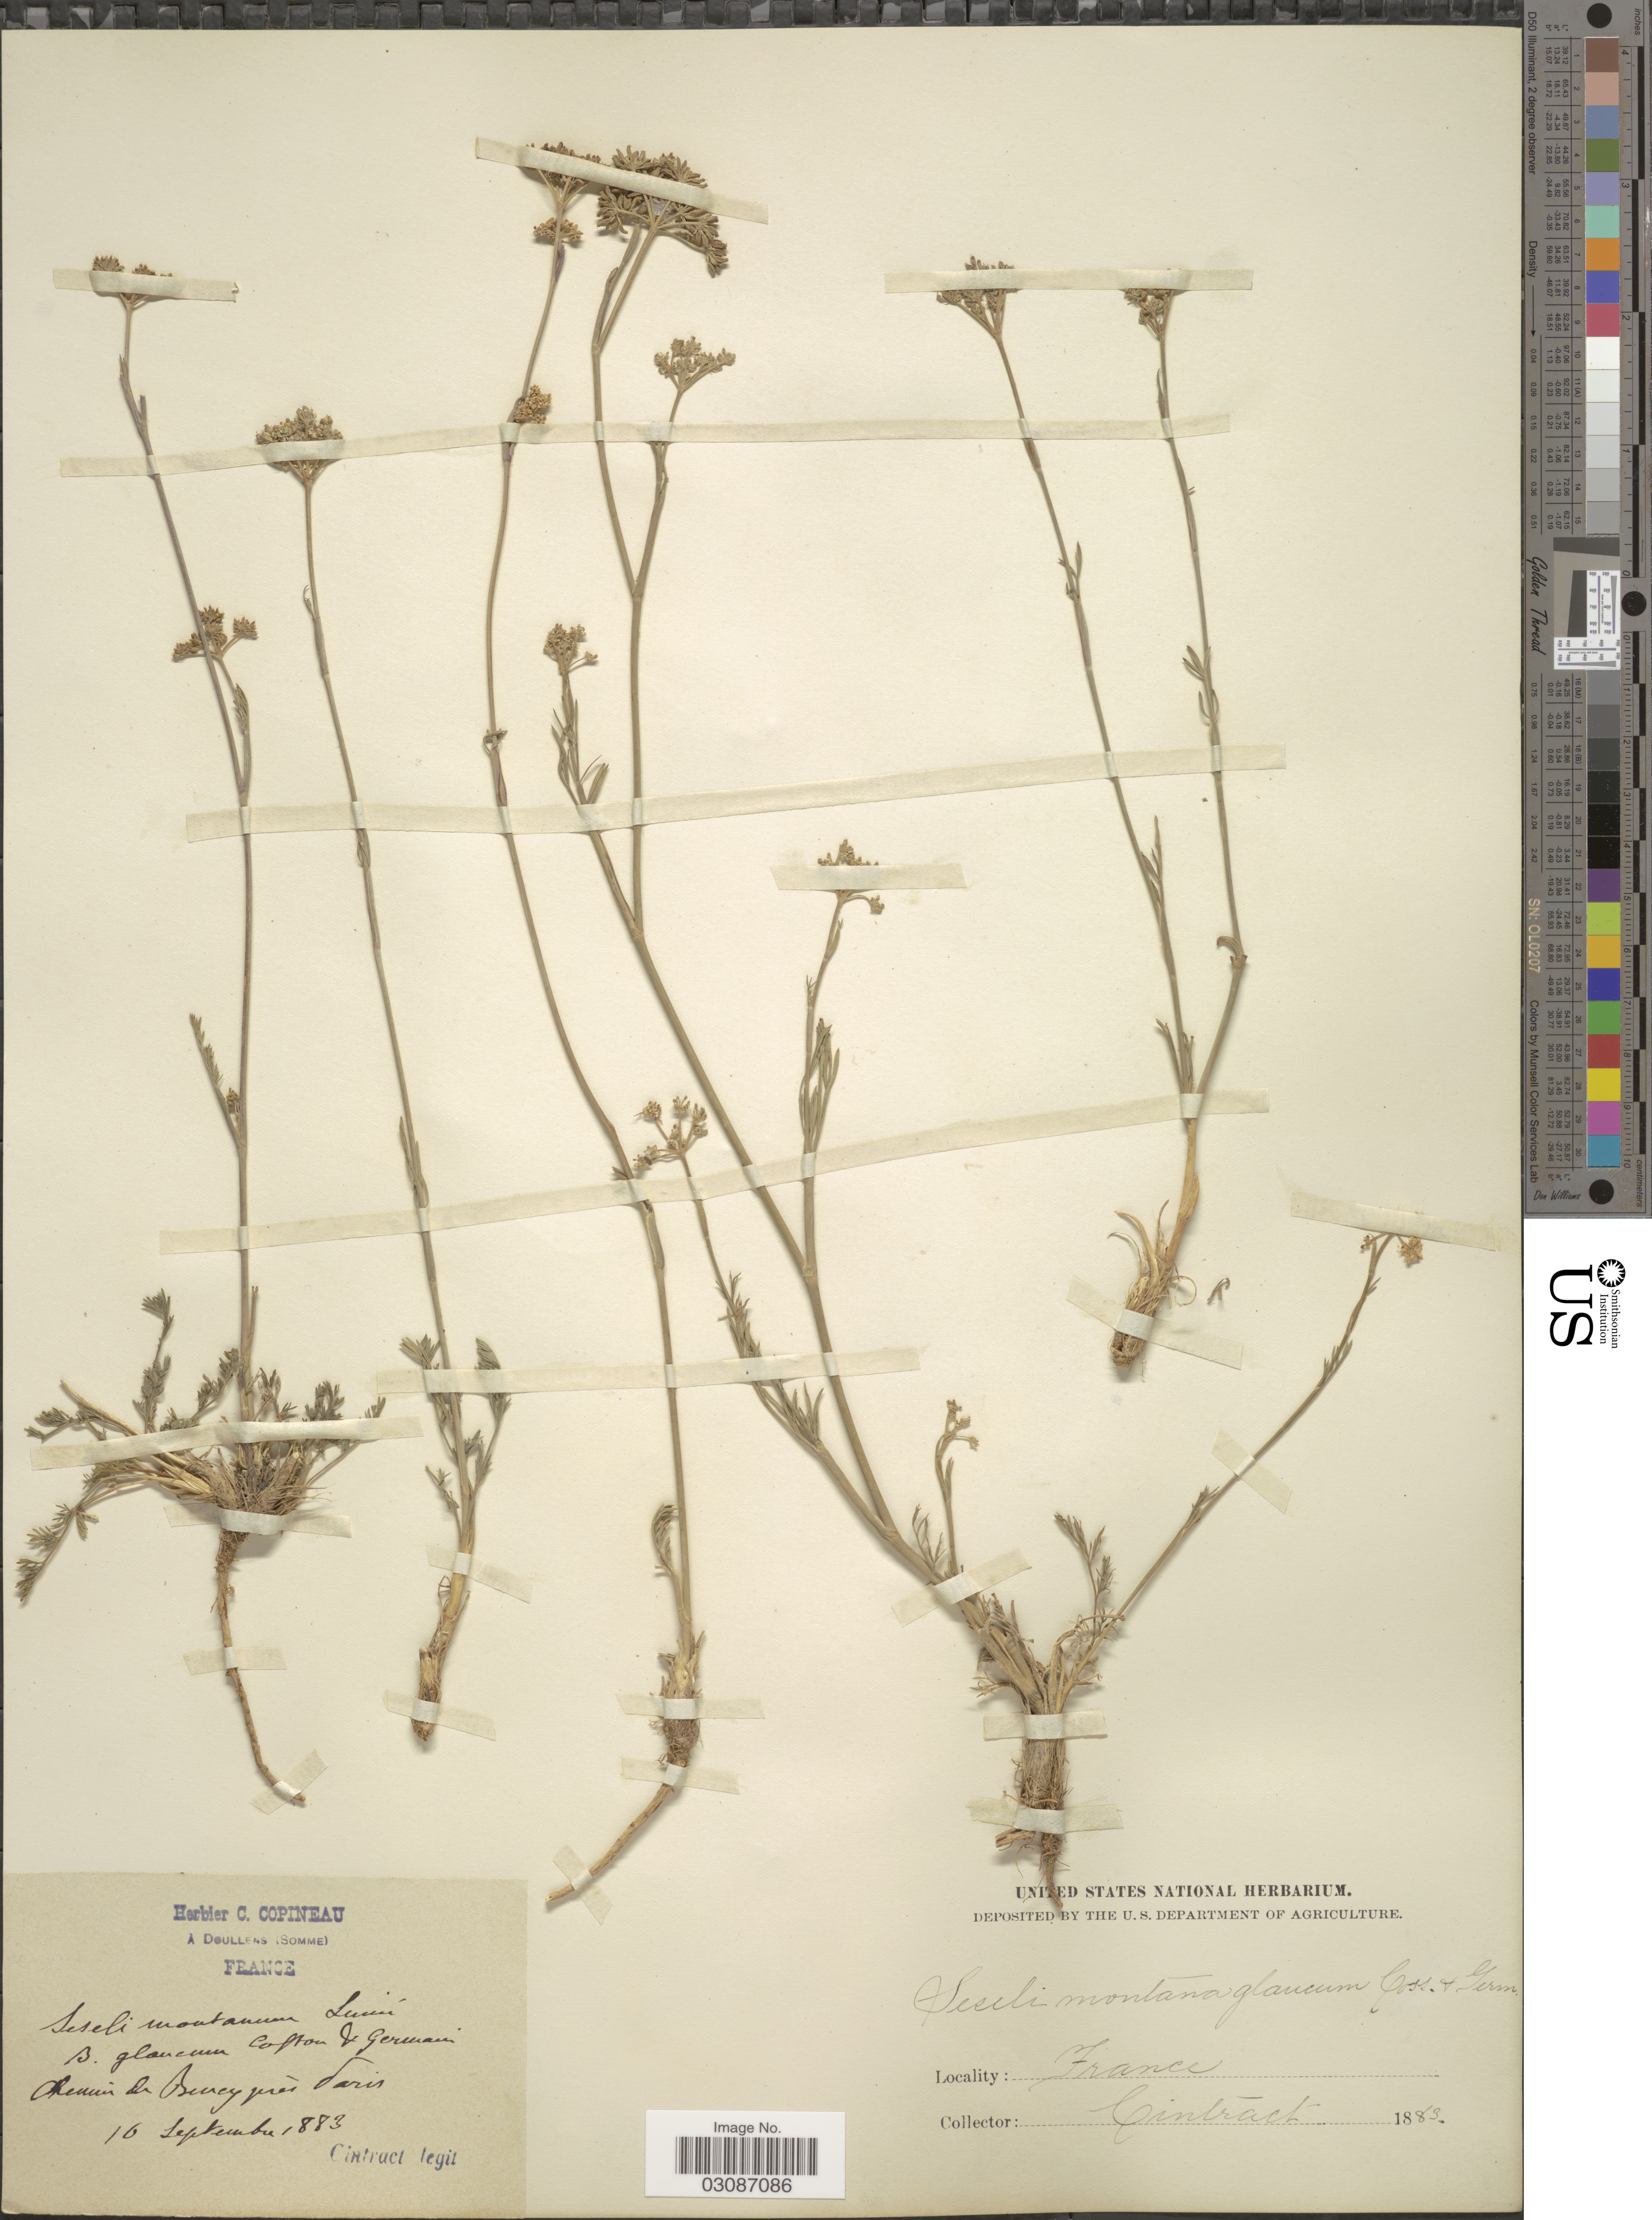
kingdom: Plantae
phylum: Tracheophyta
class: Magnoliopsida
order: Apiales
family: Apiaceae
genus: Seseli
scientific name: Seseli montanum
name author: L.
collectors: Cintract, --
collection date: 1883-09-16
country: France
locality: Chemin de Beney prés Paris.